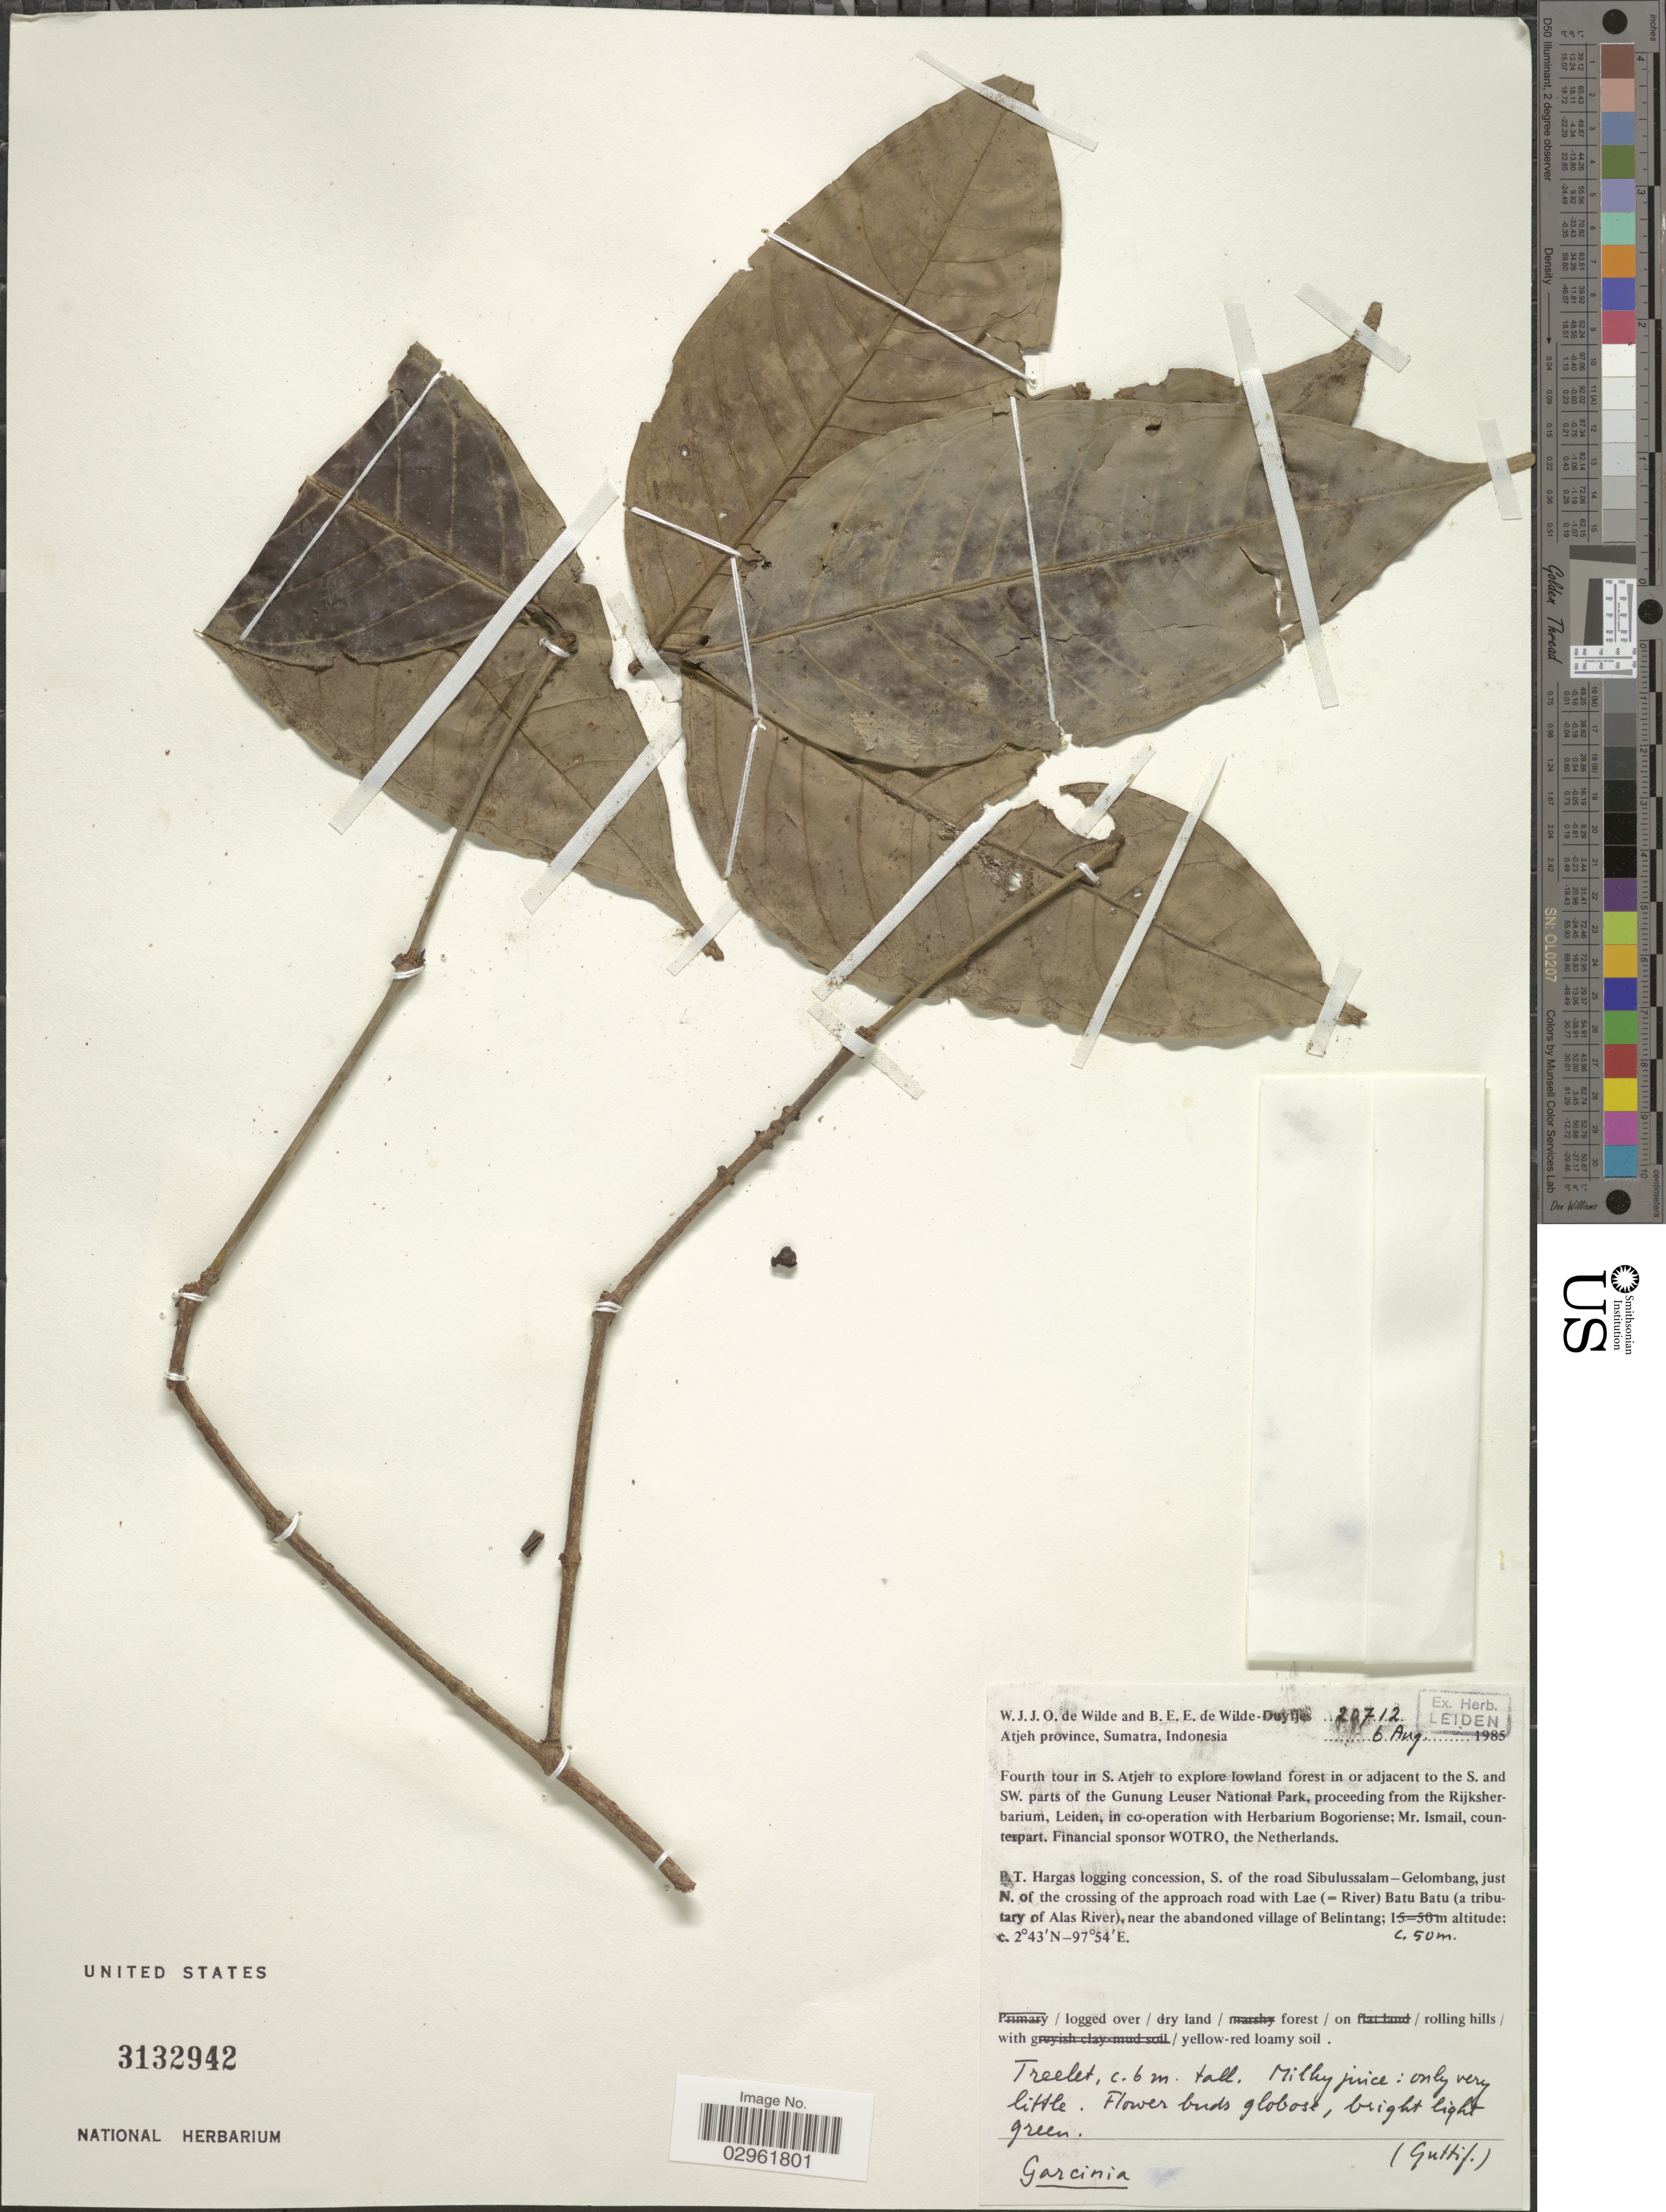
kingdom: Plantae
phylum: Tracheophyta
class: Magnoliopsida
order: Malpighiales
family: Clusiaceae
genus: Garcinia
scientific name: Garcinia sp.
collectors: W. J. de Wilde & B. E. de Wilde-Duyfjes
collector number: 20712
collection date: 1985-08-06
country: Indonesia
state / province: Sumatra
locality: Atjeh province, Sumatra, P.T. Hargas logging concession, S. of the road Sibulussalam-Gelombang, just N. of the crossing of the approach road with Lae (=River) Batu Batu (a tributary of Alas River), near the abandoned village of Belintang.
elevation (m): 50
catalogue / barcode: US 3132942